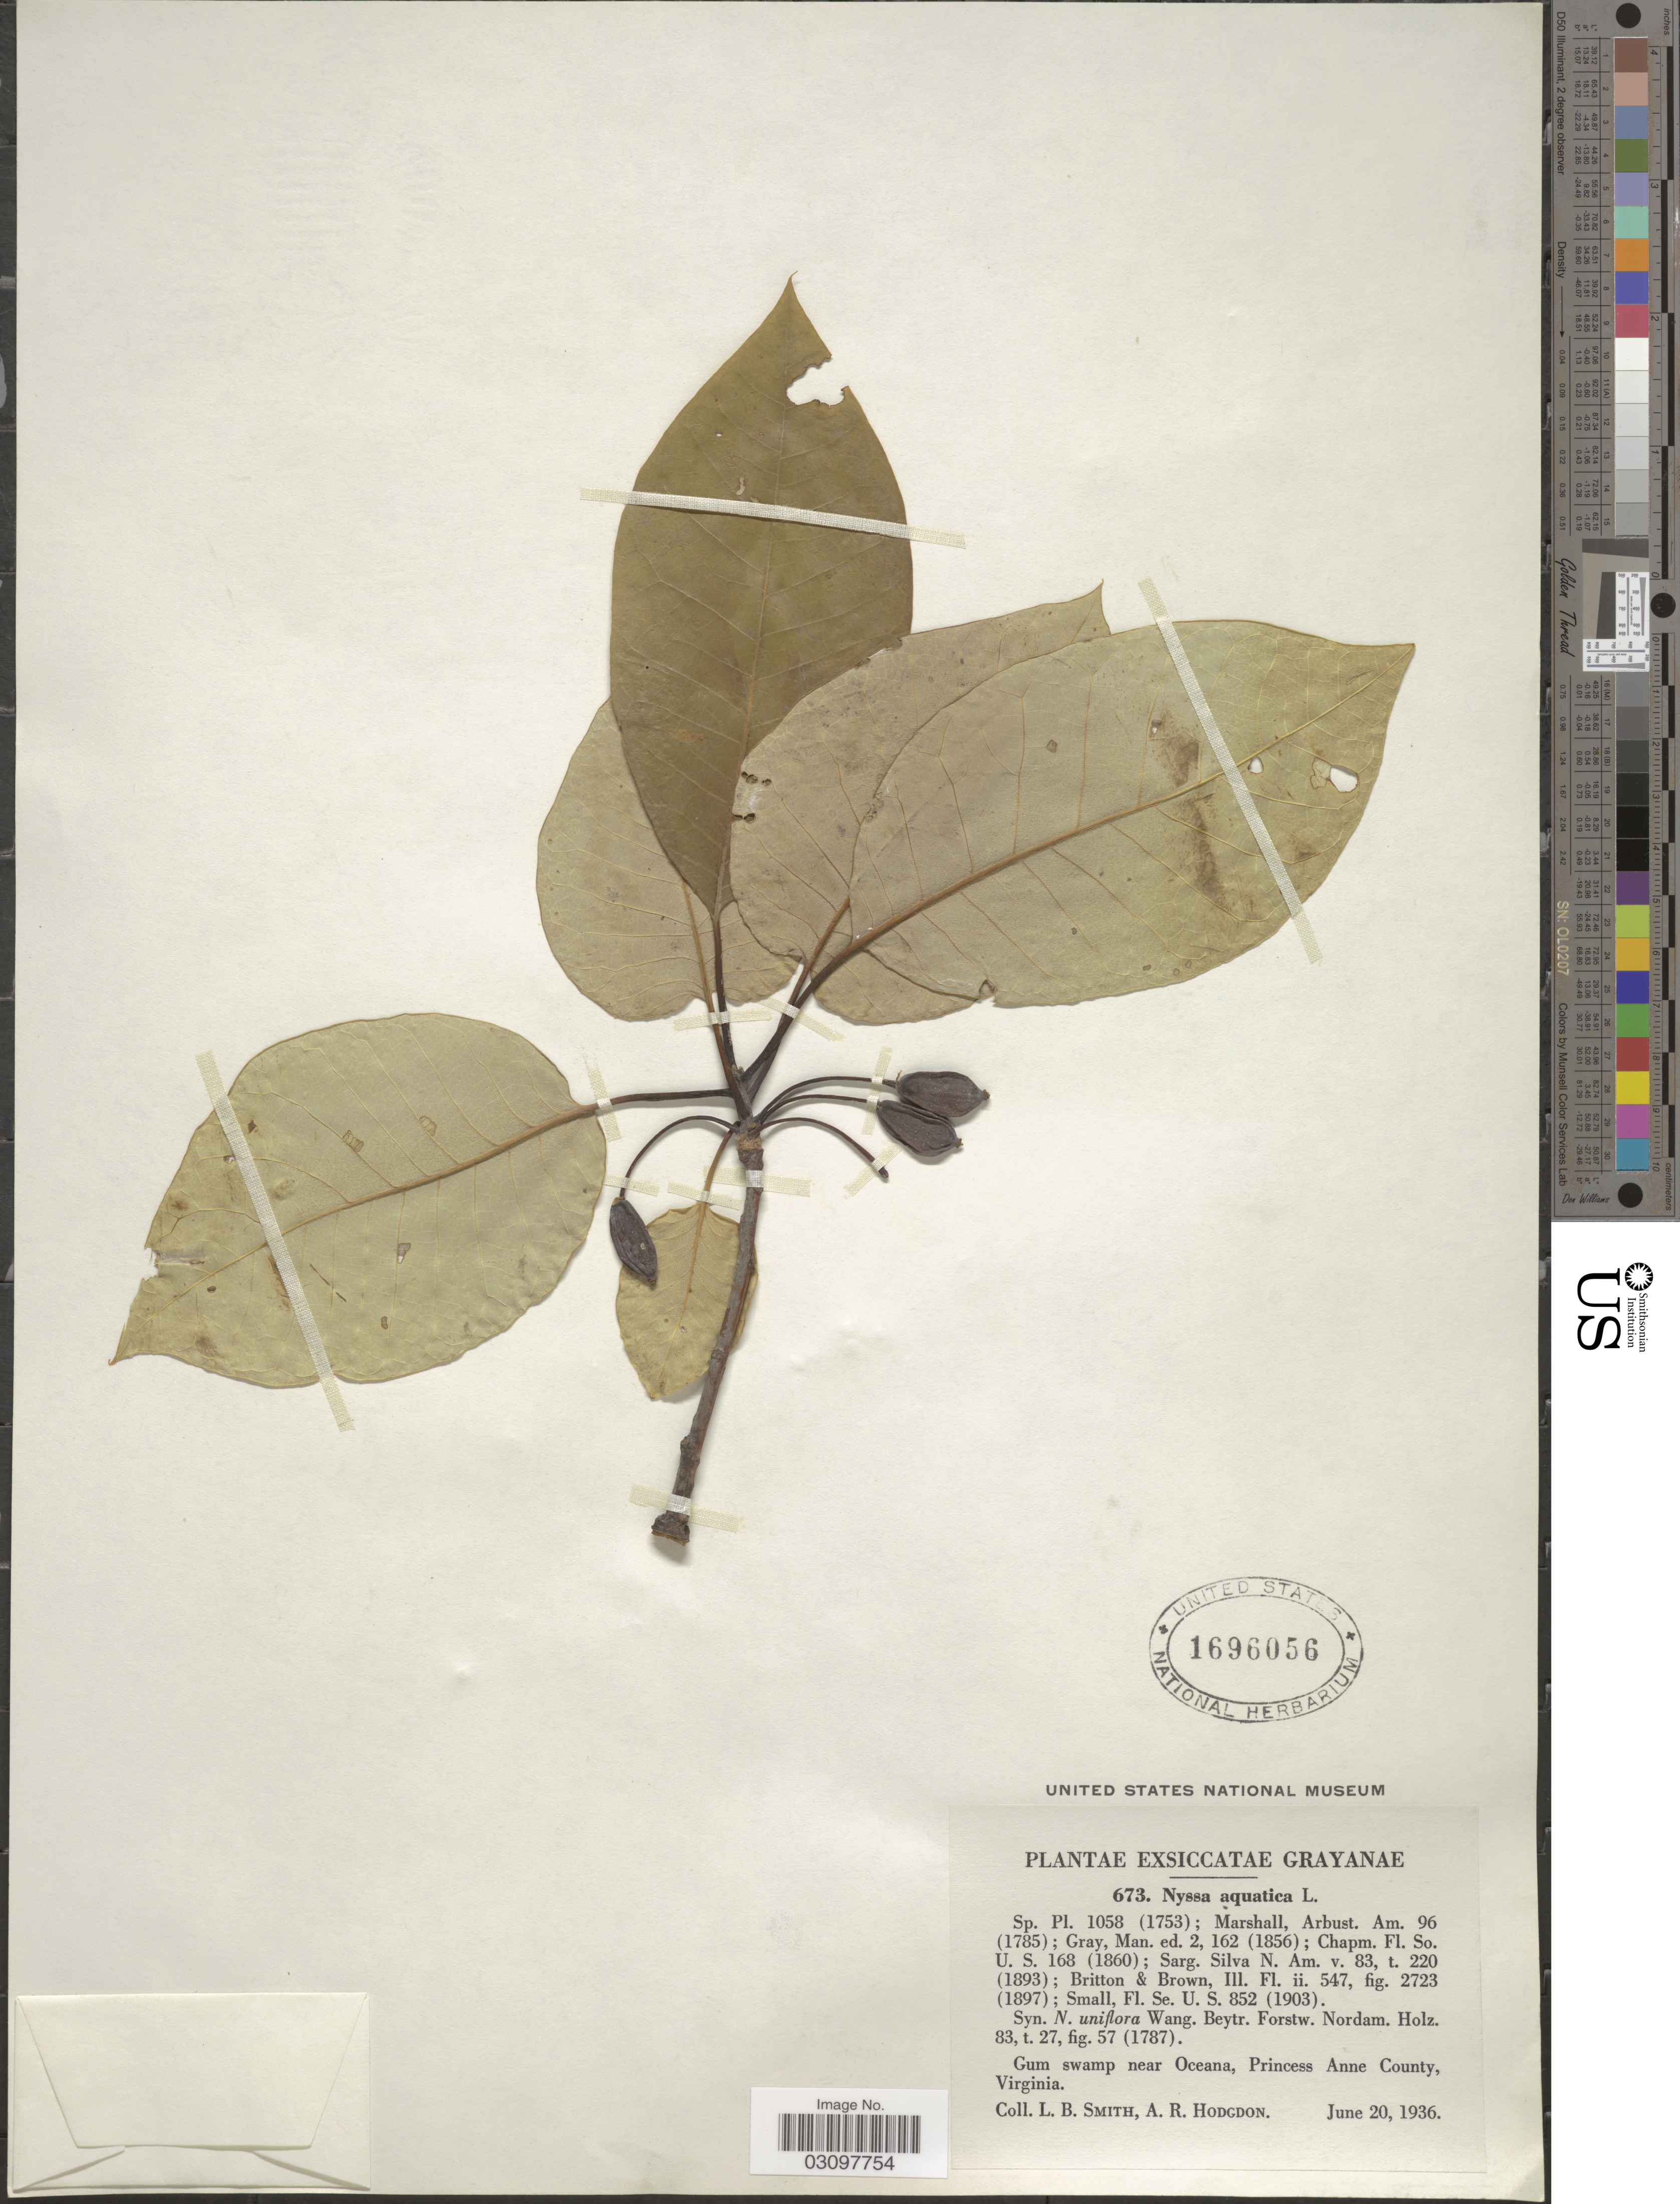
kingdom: Plantae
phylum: Tracheophyta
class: Magnoliopsida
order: Cornales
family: Nyssaceae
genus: Nyssa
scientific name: Nyssa aquatica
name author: L.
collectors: L. Smith & A. R. Hodgdon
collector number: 673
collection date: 1936-06-20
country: United States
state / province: Virginia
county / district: City of Virginia Beach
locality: Gum swamp near Oceana, Princess Anne County. (= historic county name))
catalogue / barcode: US 1696056